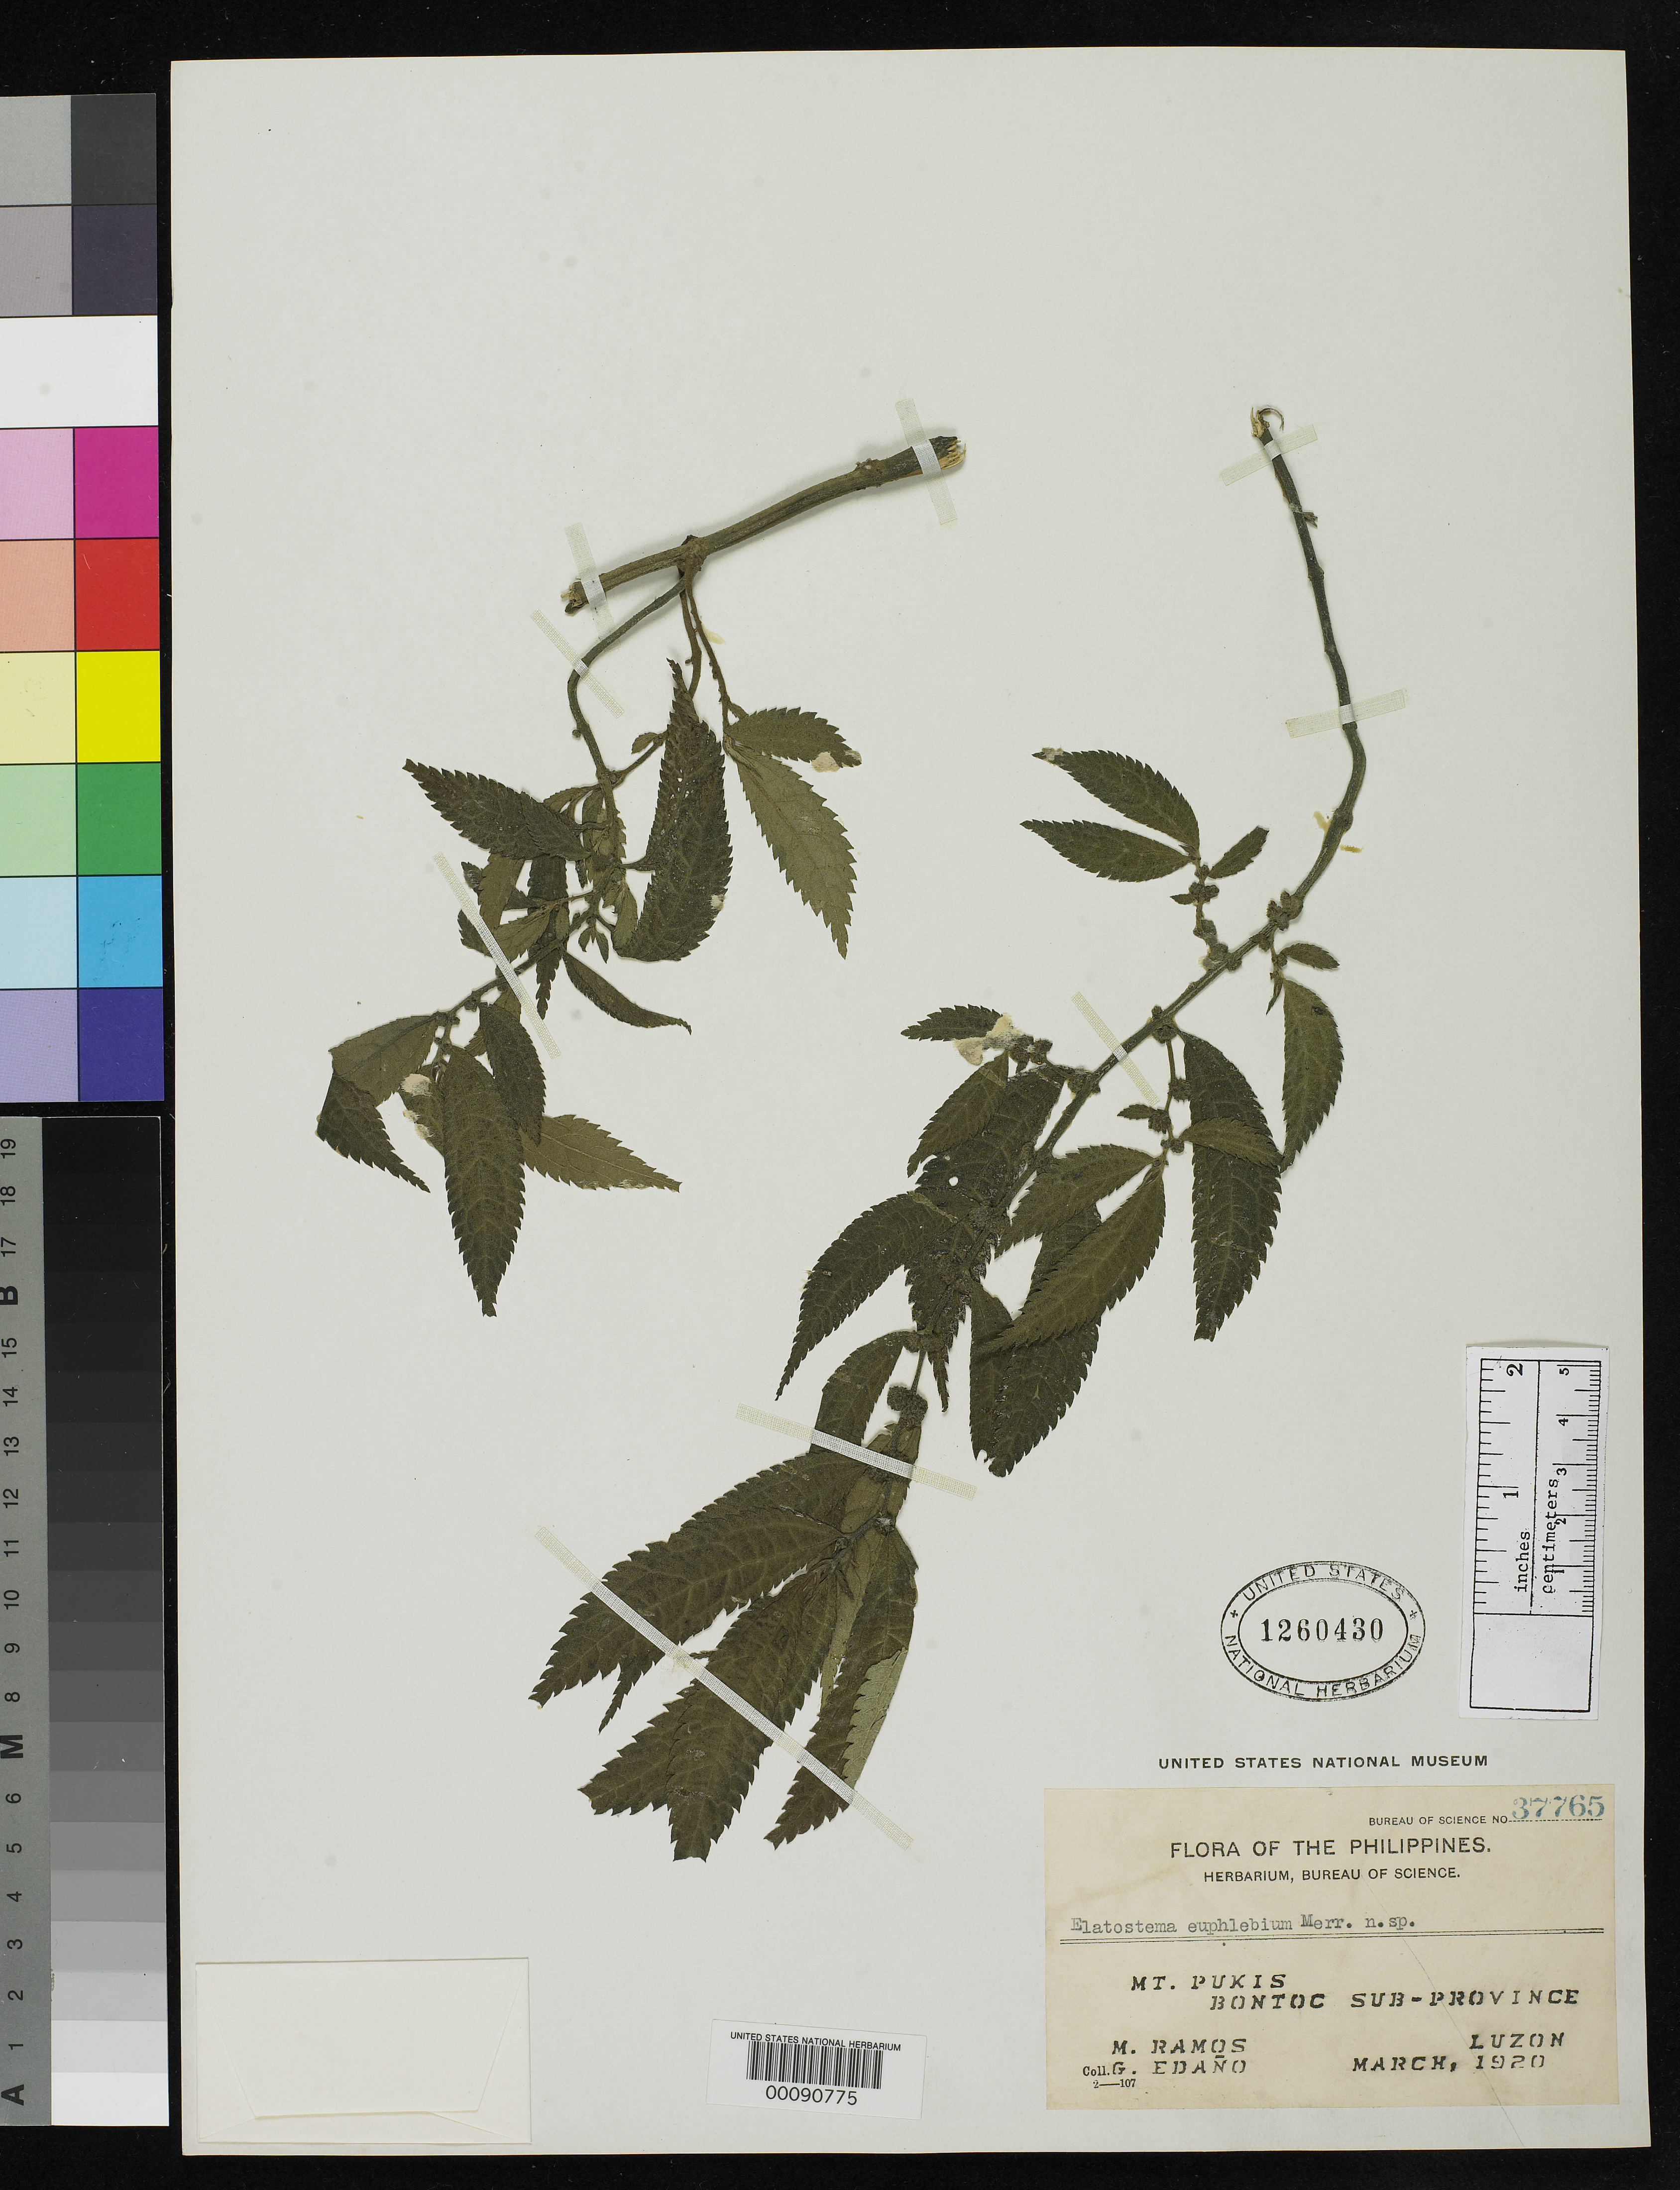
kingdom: Plantae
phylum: Tracheophyta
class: Magnoliopsida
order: Rosales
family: Urticaceae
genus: Elatostema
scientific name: Elatostema euphlebium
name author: Merr.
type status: Isotype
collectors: M. Ramos & G. E. Edaño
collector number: Bur. Sci. 37765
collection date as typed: Mar 1920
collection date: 1920-03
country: Philippines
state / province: Cordillera (Administrative Region)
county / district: Mountain province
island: Luzon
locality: Bontoc, Mt. Pukis.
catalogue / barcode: US 1260430